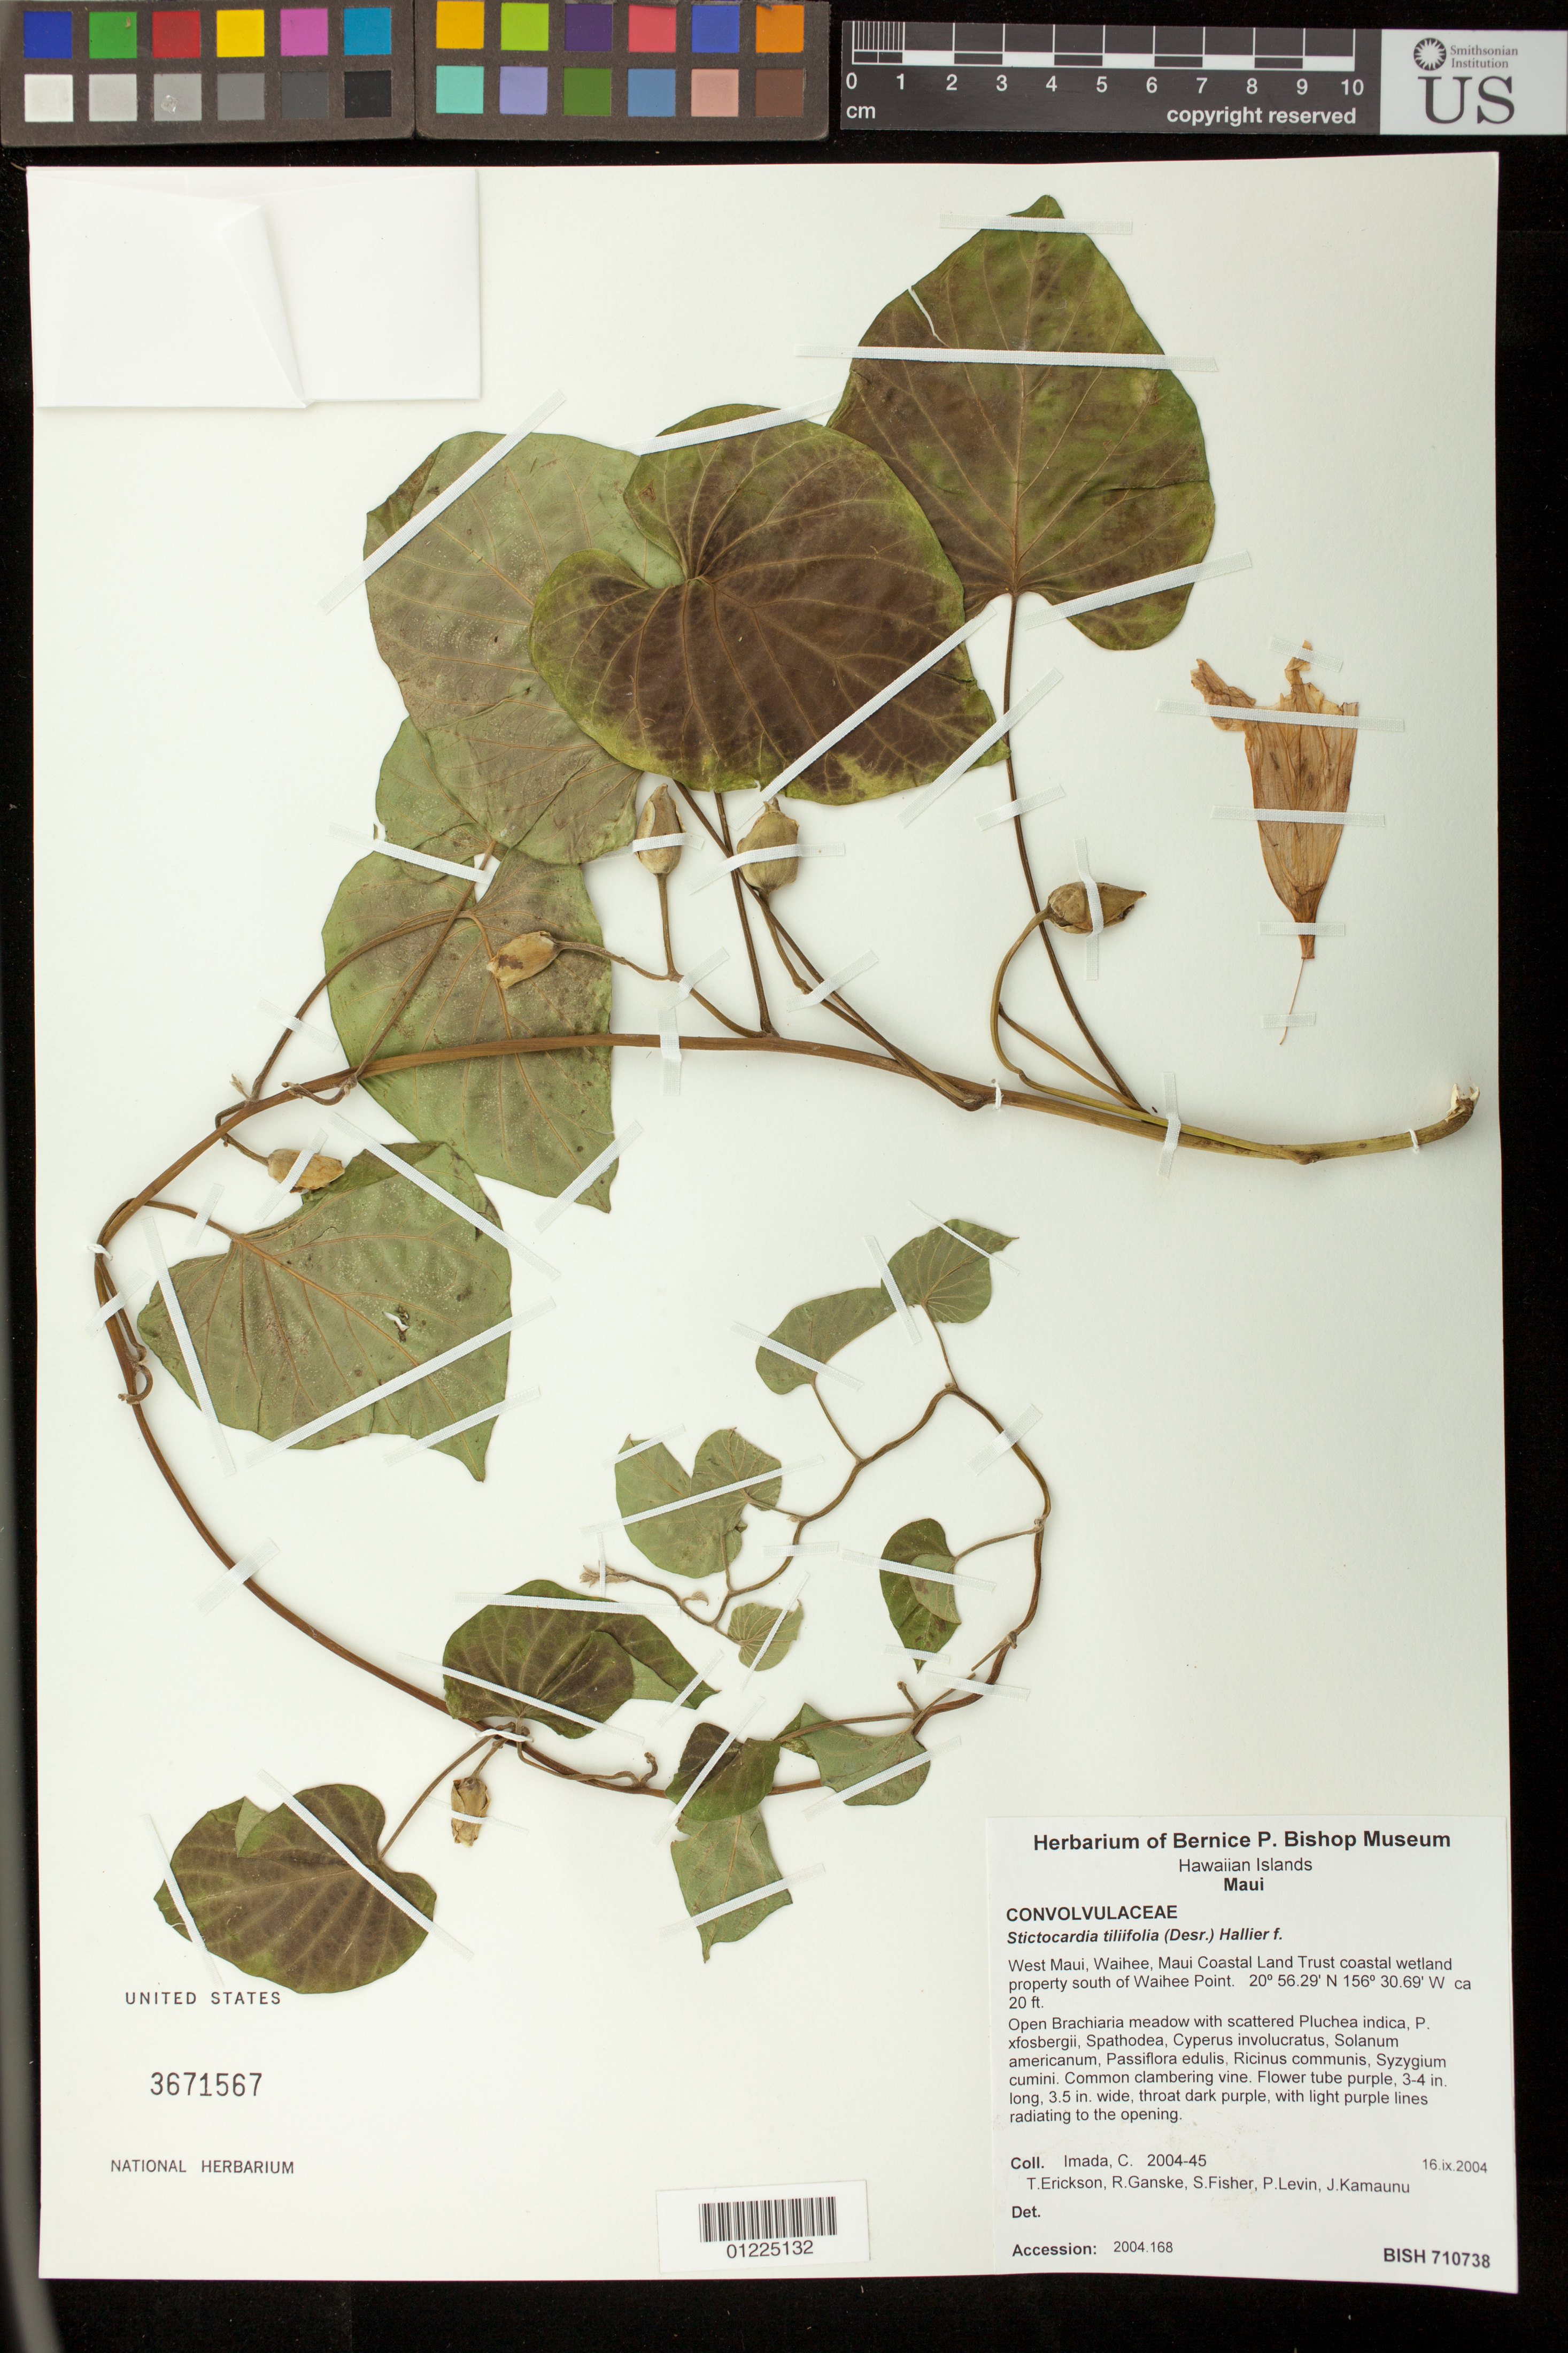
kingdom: Plantae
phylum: Tracheophyta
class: Magnoliopsida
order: Solanales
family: Convolvulaceae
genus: Stictocardia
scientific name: Stictocardia tiliifolia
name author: (Desr.) Hallier f.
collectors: C. Imada, T. Erickson, R. Ganske & S. Fisher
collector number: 2004-45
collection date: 2004-09-16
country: United States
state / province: Hawaii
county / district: Maui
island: Maui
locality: West Maui, Waihee, Maui Coastal Land Trust coastal wetland property south of Waihee Point.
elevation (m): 6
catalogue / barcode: US 3671567